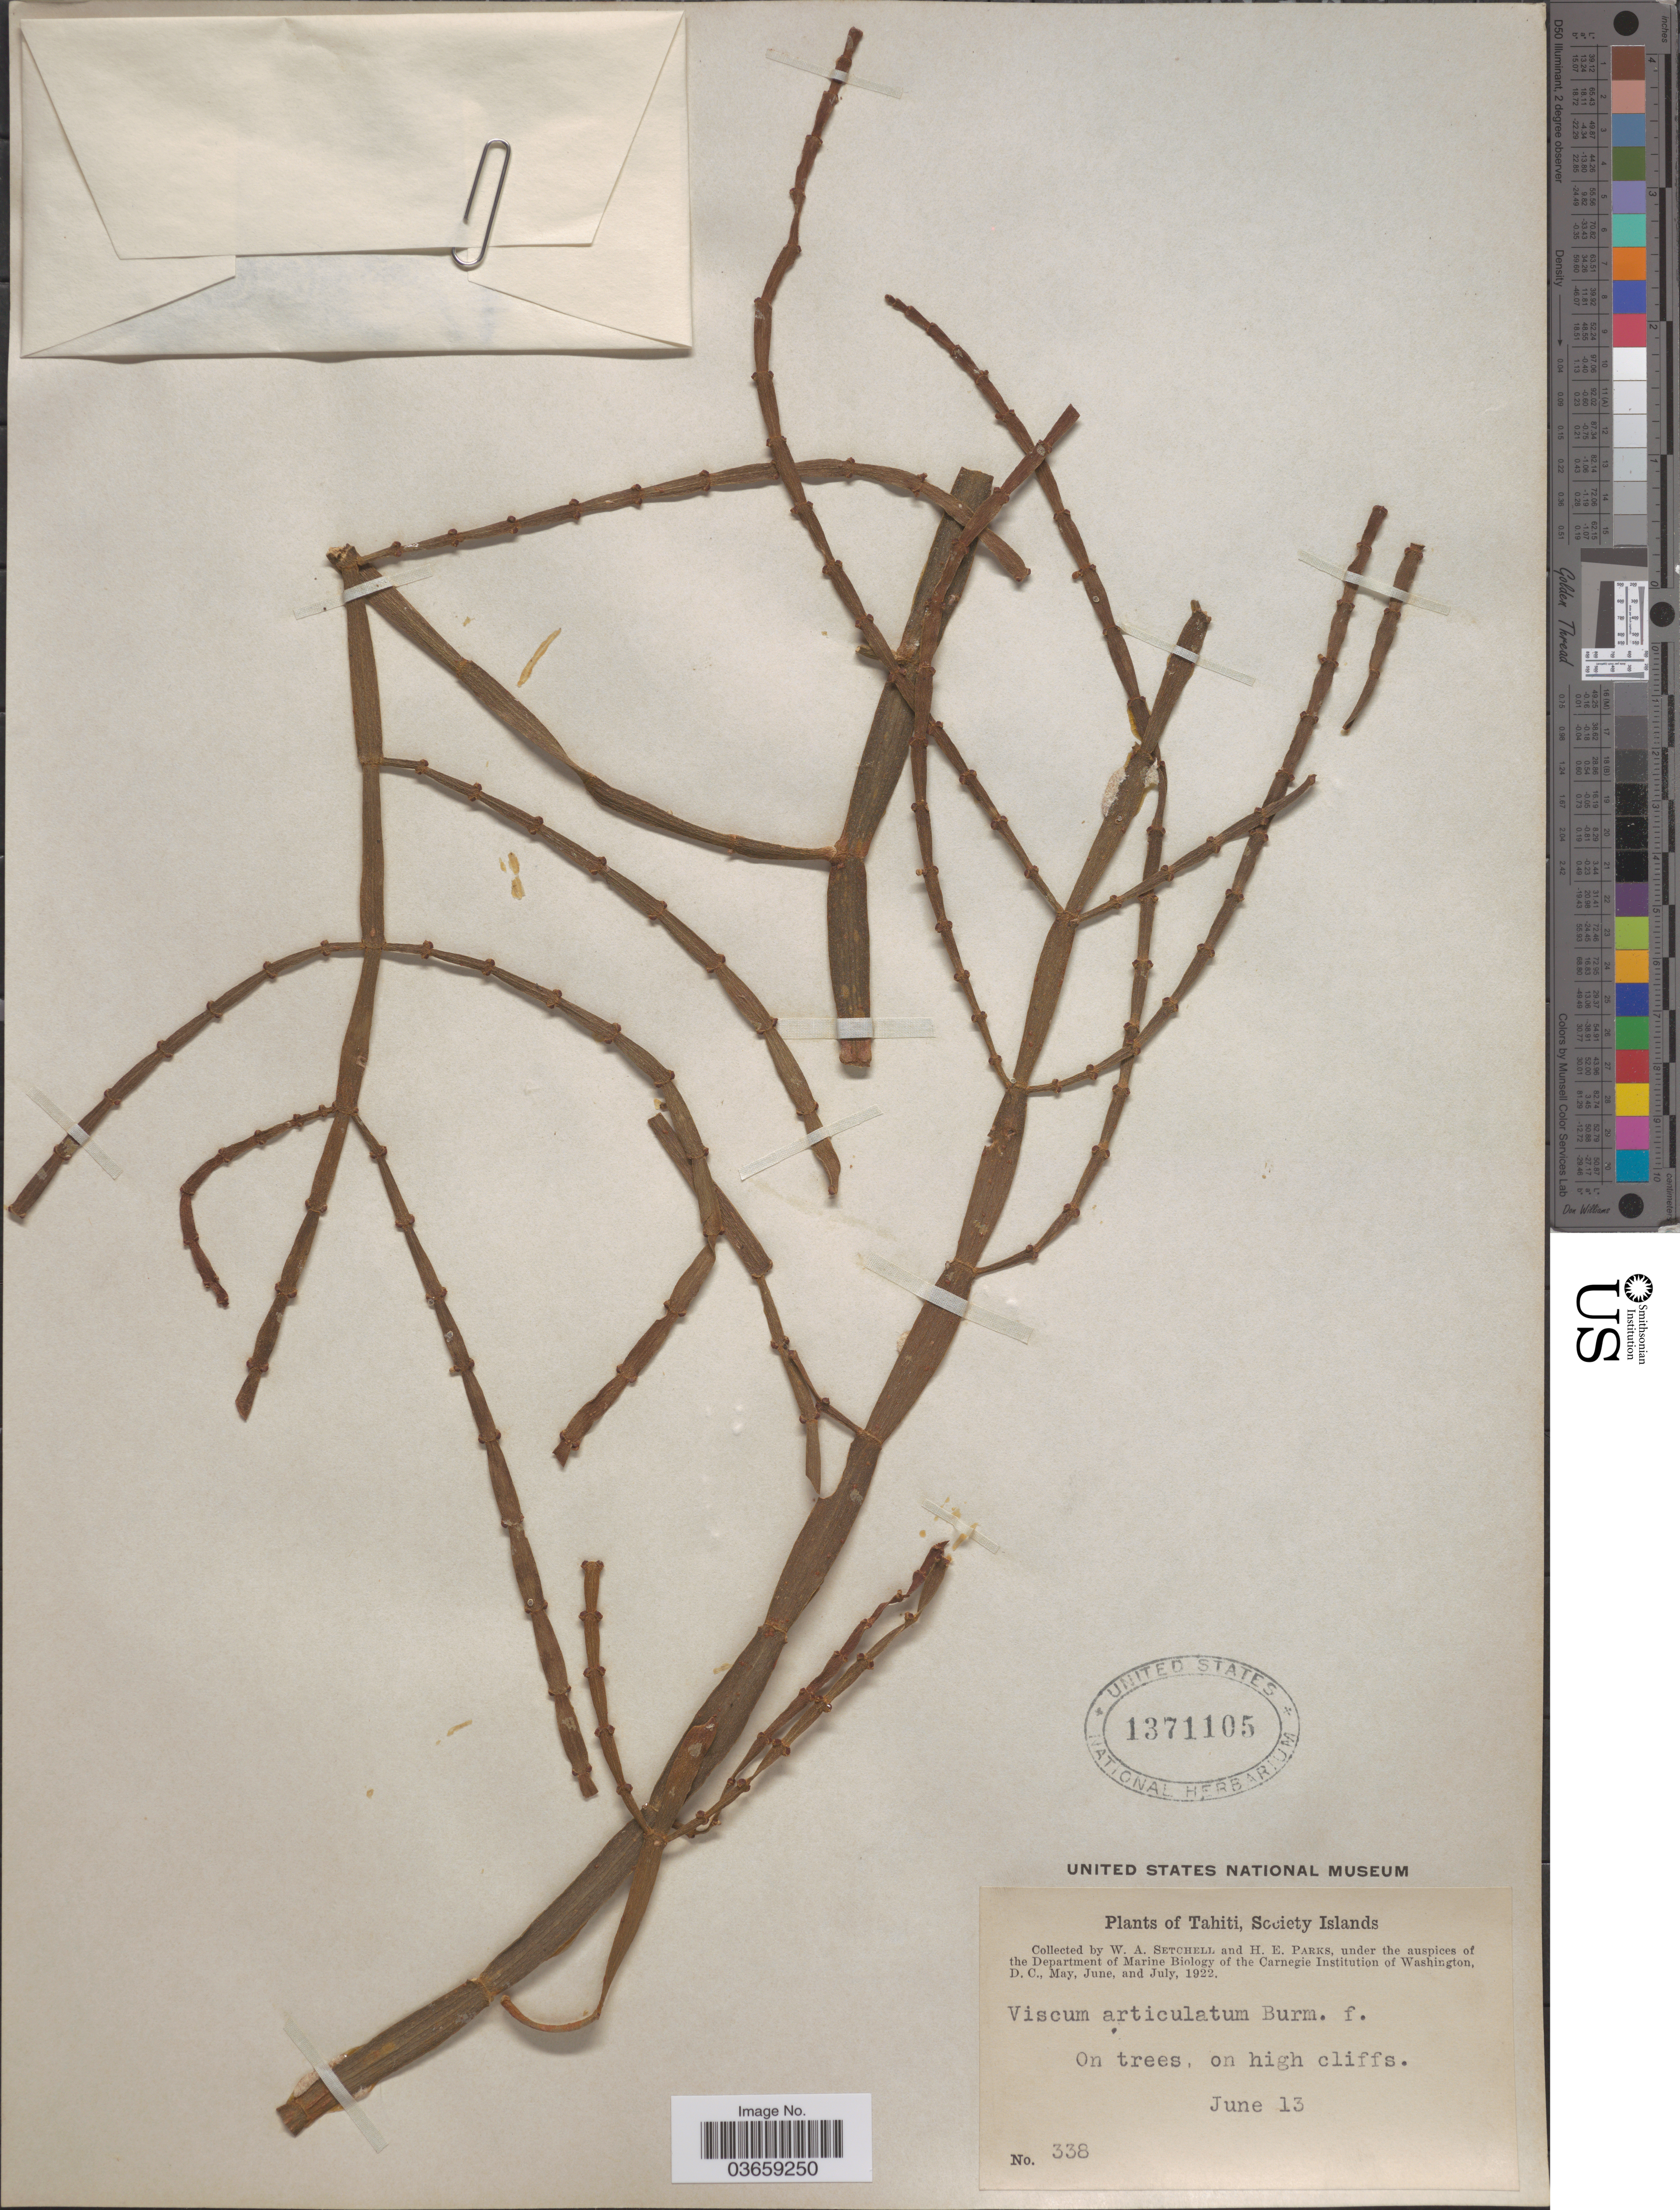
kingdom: Plantae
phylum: Tracheophyta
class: Magnoliopsida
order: Santalales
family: Viscaceae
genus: Viscum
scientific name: Viscum articulatum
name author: Burm. f.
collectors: W. Setchell & H. E. Parks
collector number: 338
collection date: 1922-06-13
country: French Polynesia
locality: Tahiti, Society Islands.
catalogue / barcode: US 1371105